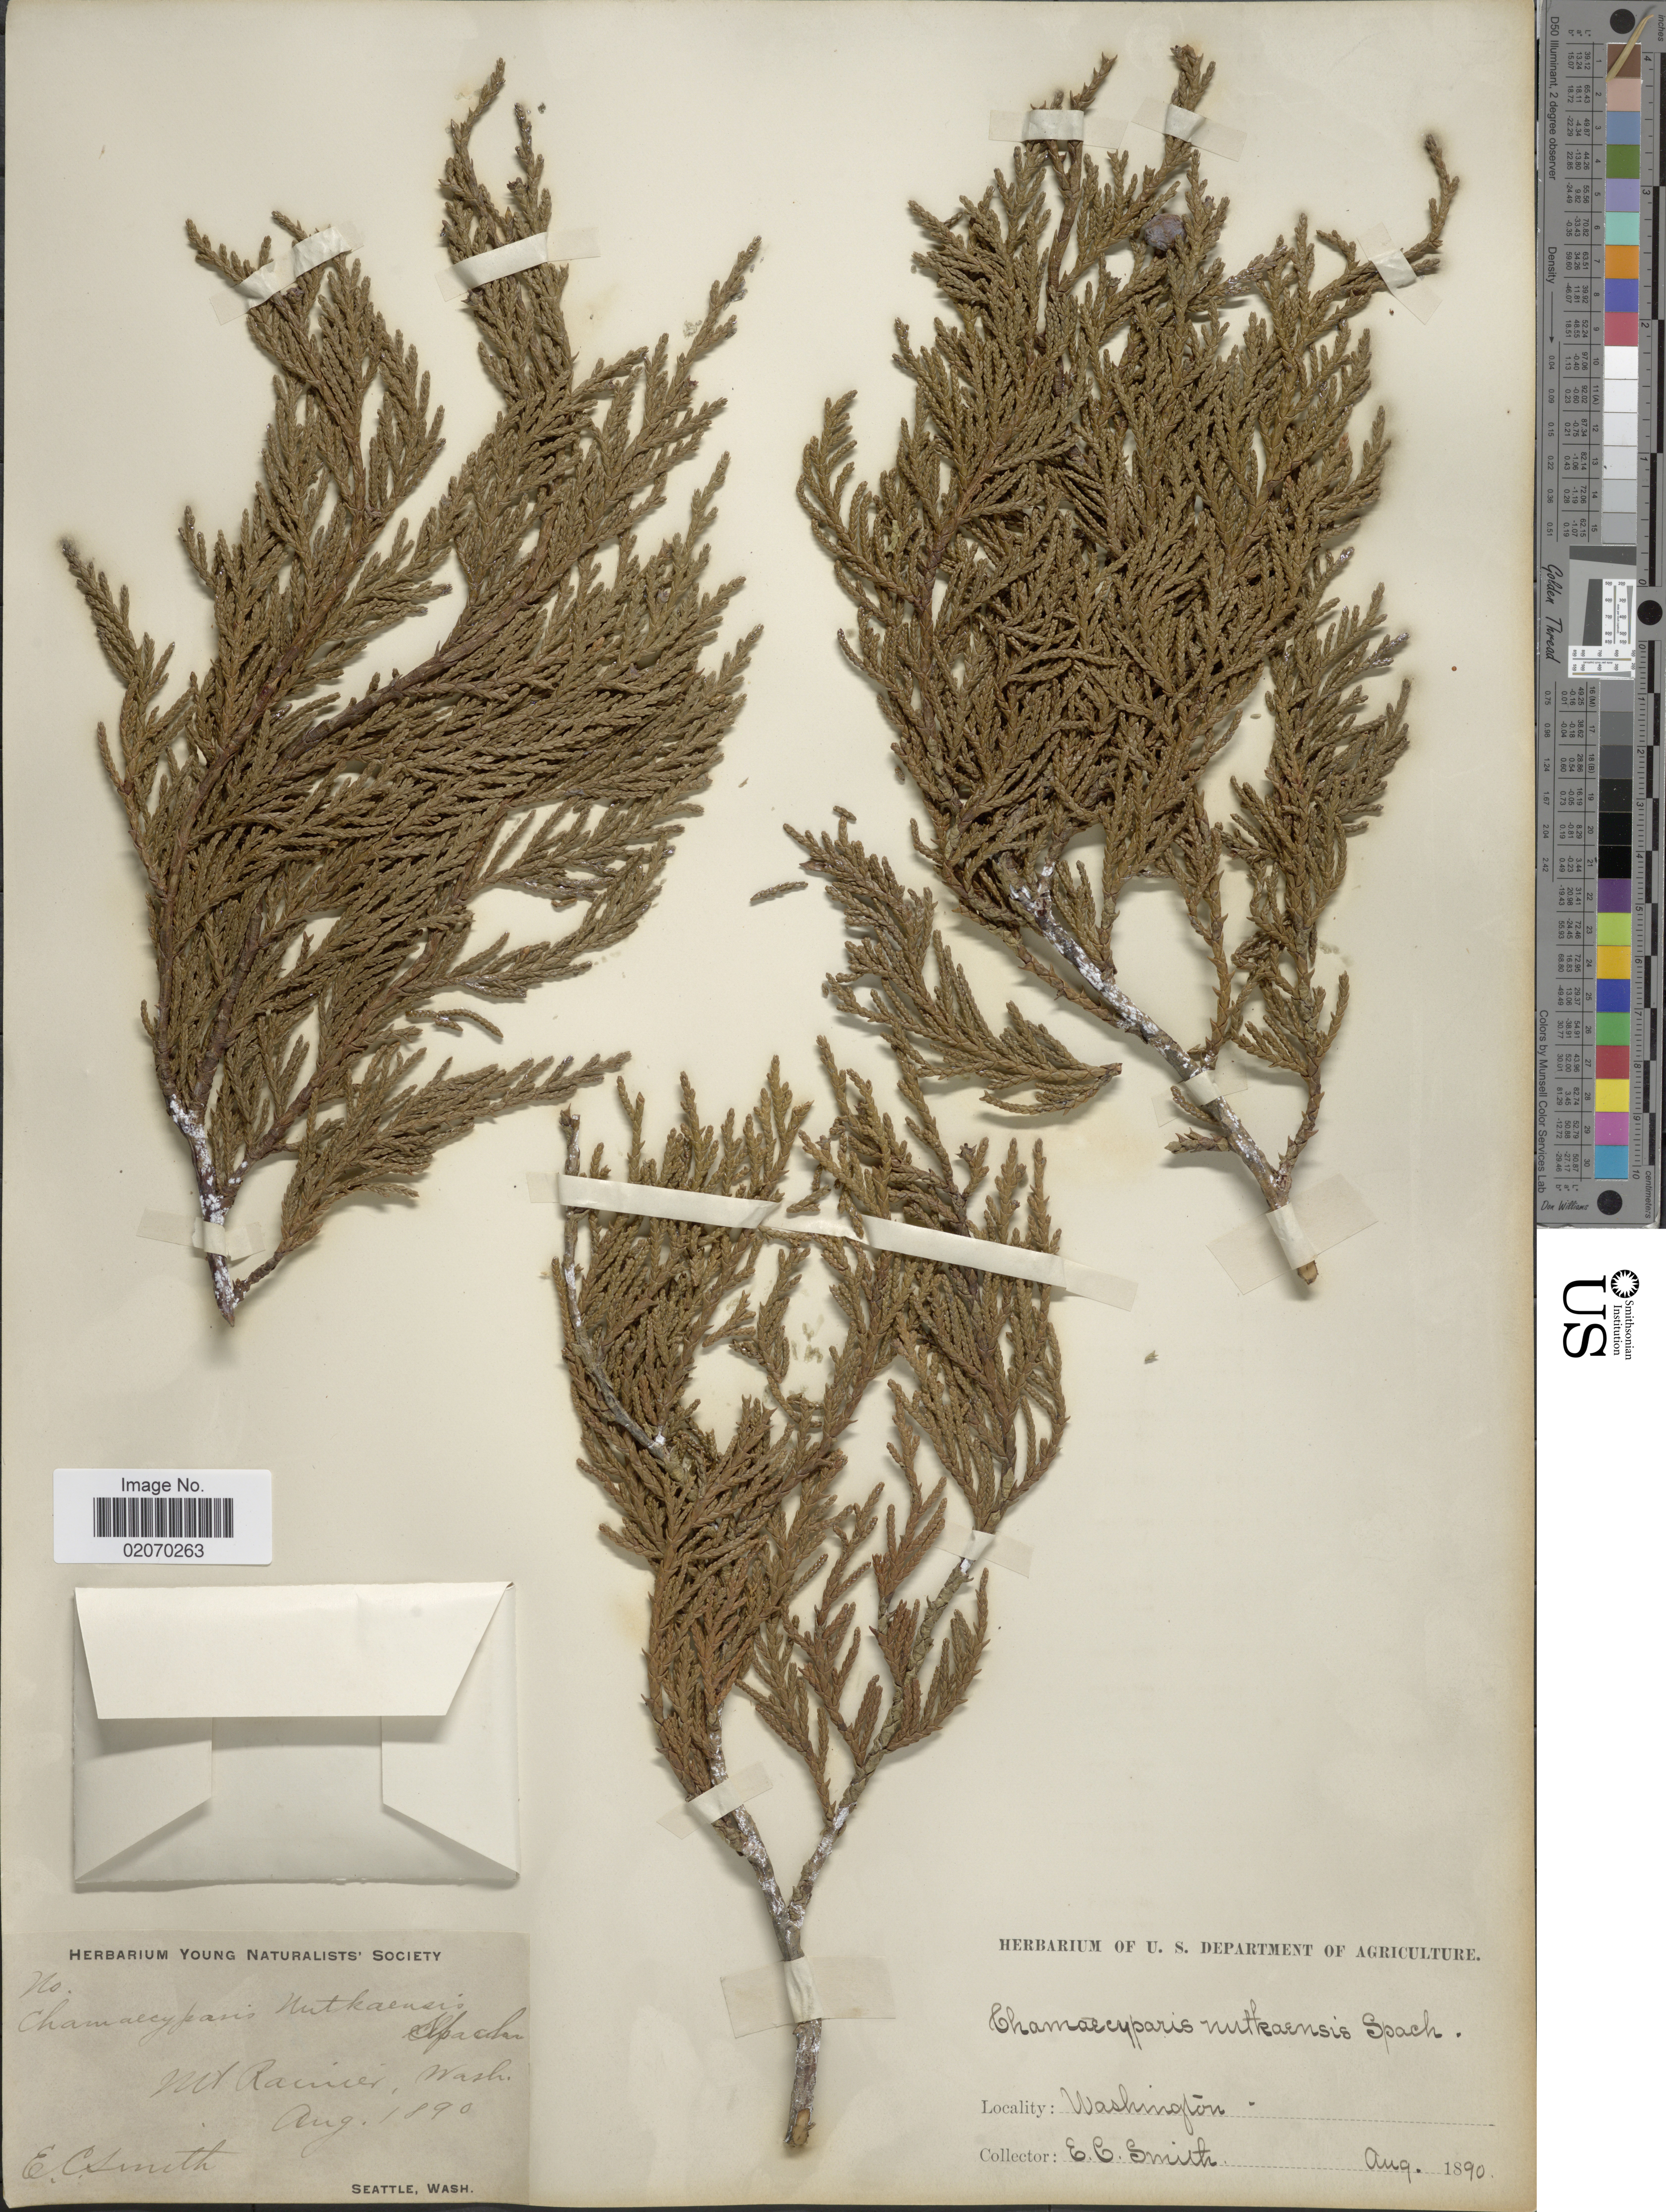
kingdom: Plantae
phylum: Tracheophyta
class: Pinopsida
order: Pinales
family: Cupressaceae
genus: Chamaecyparis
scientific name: Chamaecyparis nootkatensis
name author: (D. Don) Spach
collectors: E. Smith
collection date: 1890-08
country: United States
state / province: Washington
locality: Mt. Rainier